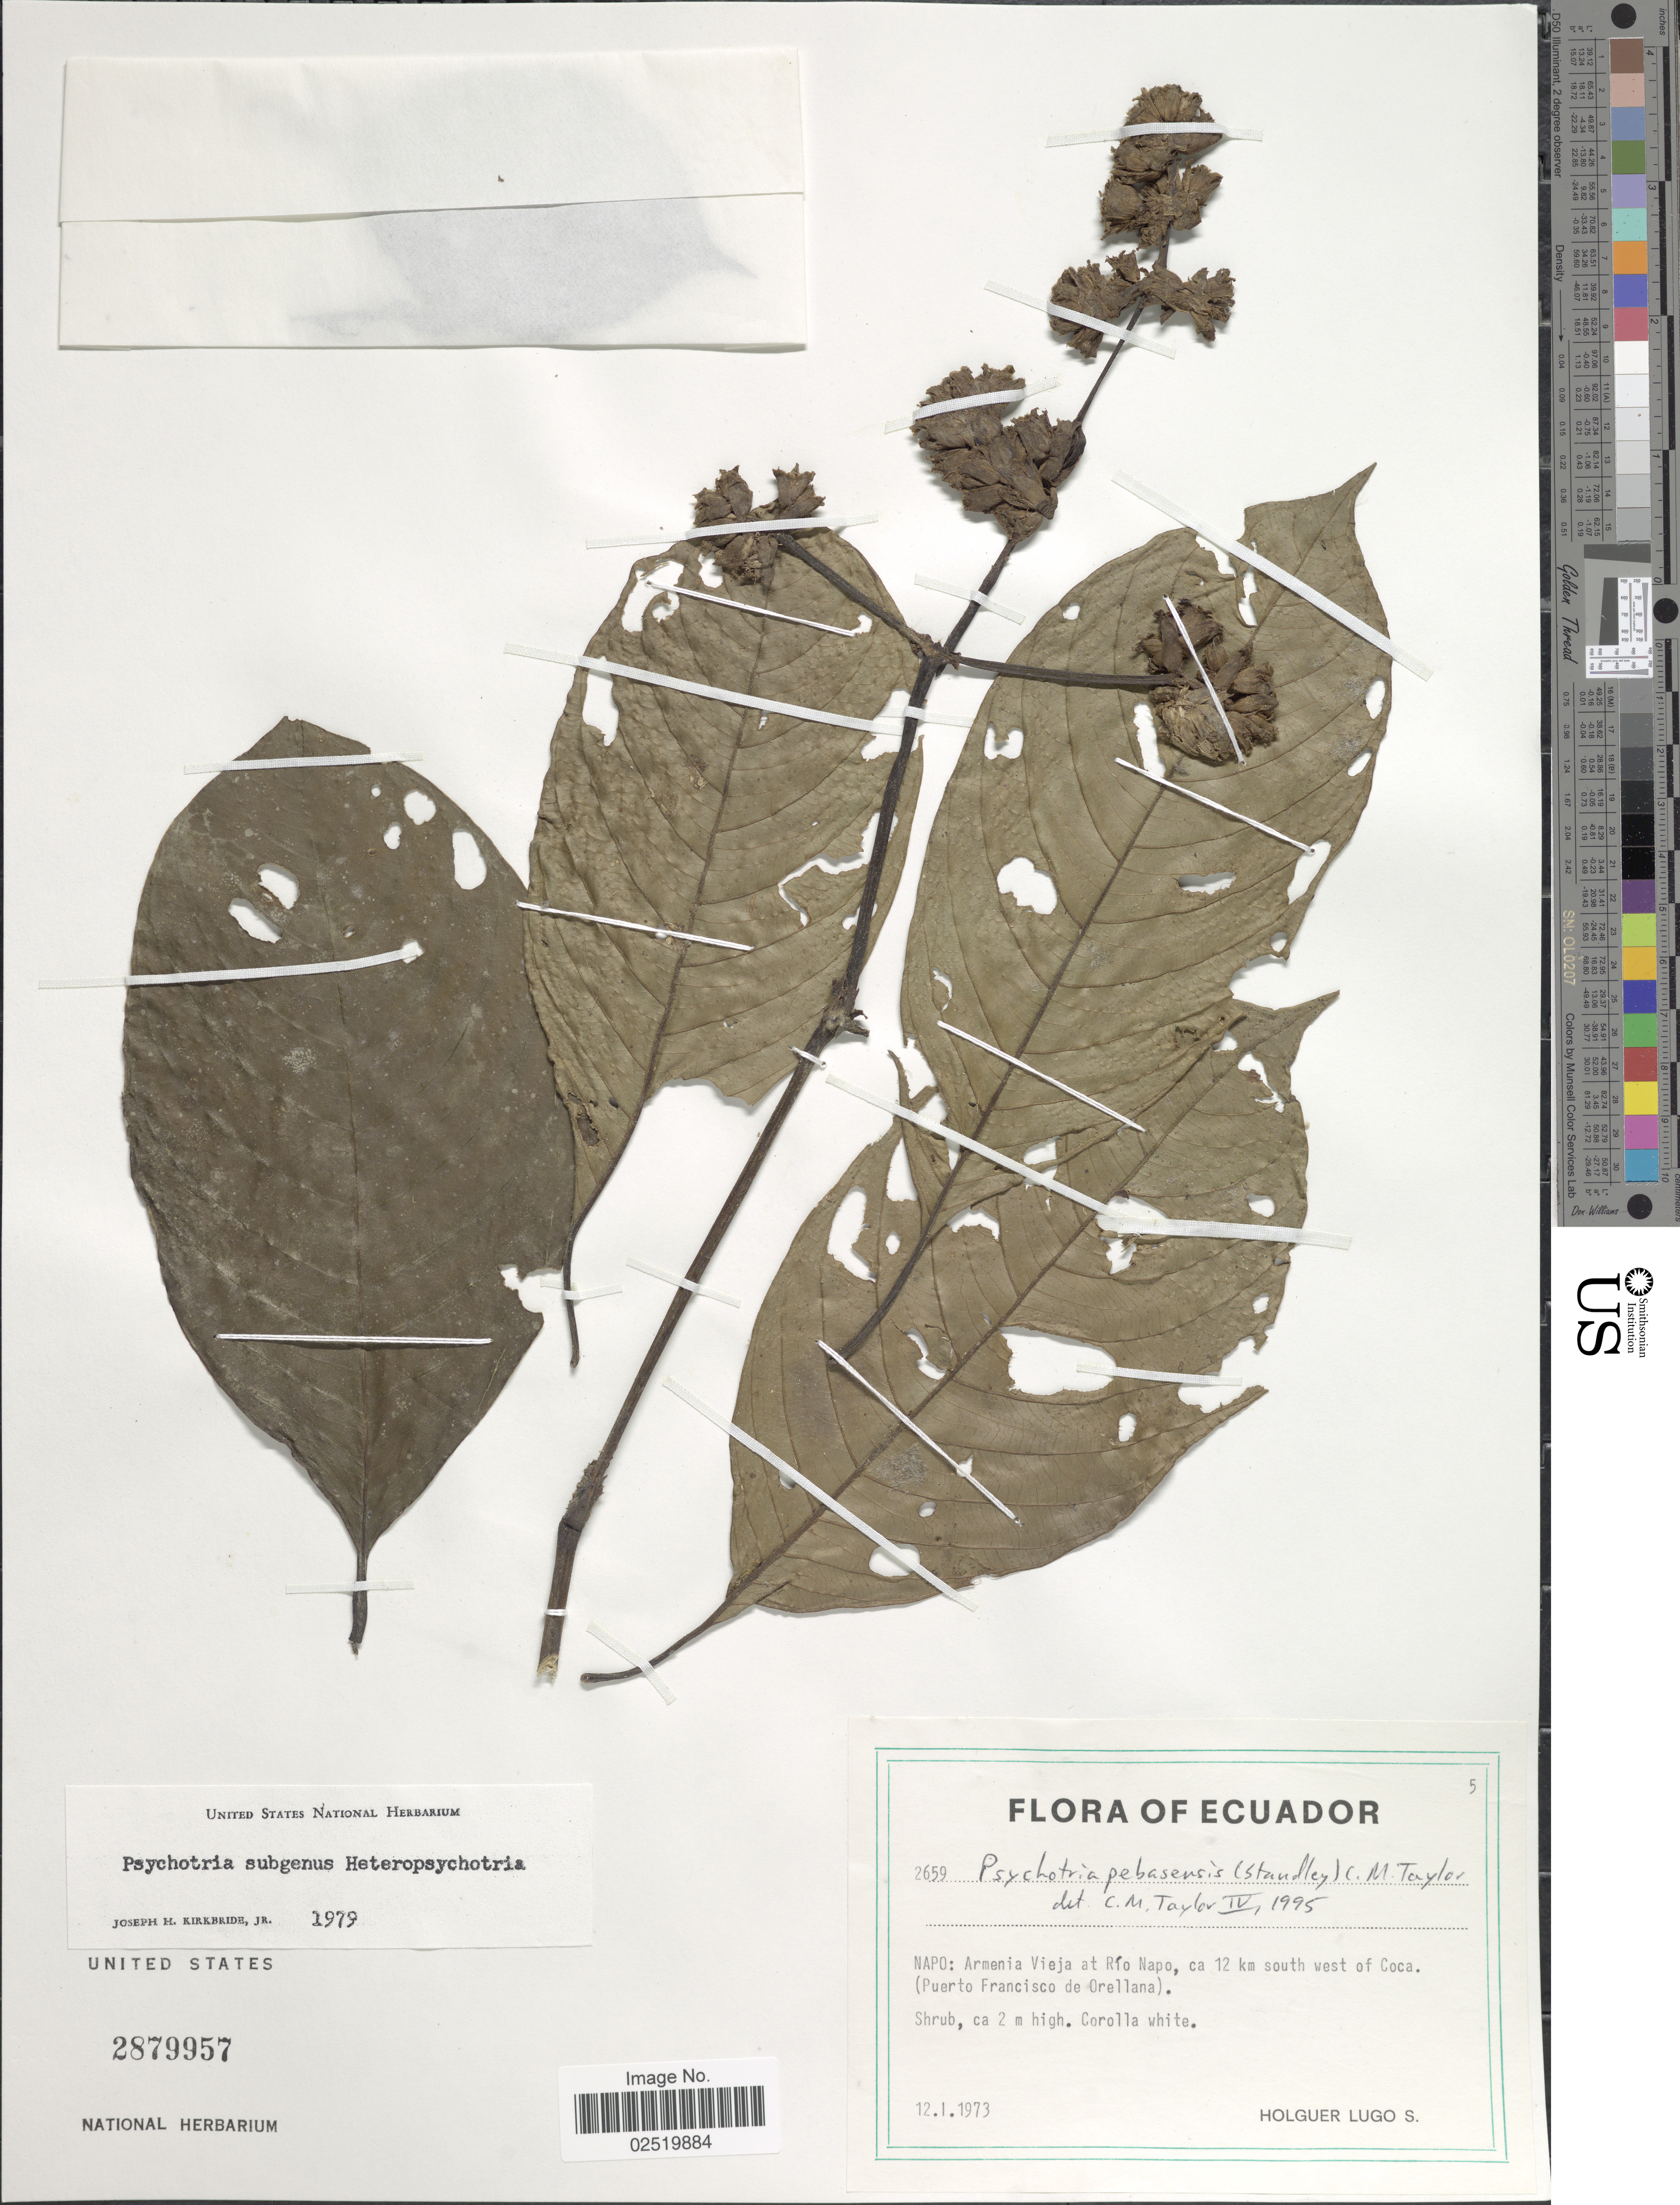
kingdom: Plantae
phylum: Tracheophyta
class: Magnoliopsida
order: Gentianales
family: Rubiaceae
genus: Psychotria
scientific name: Psychotria pebasensis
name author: (Standl.) C.M. Taylor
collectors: H. Lugo S.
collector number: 2659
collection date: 1973-01-12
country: Ecuador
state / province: Napo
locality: Armenia Vieja at Rio Napo, ca 12 km south west of Coca (Puerto Francisco de Orellana)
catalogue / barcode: US 2879957